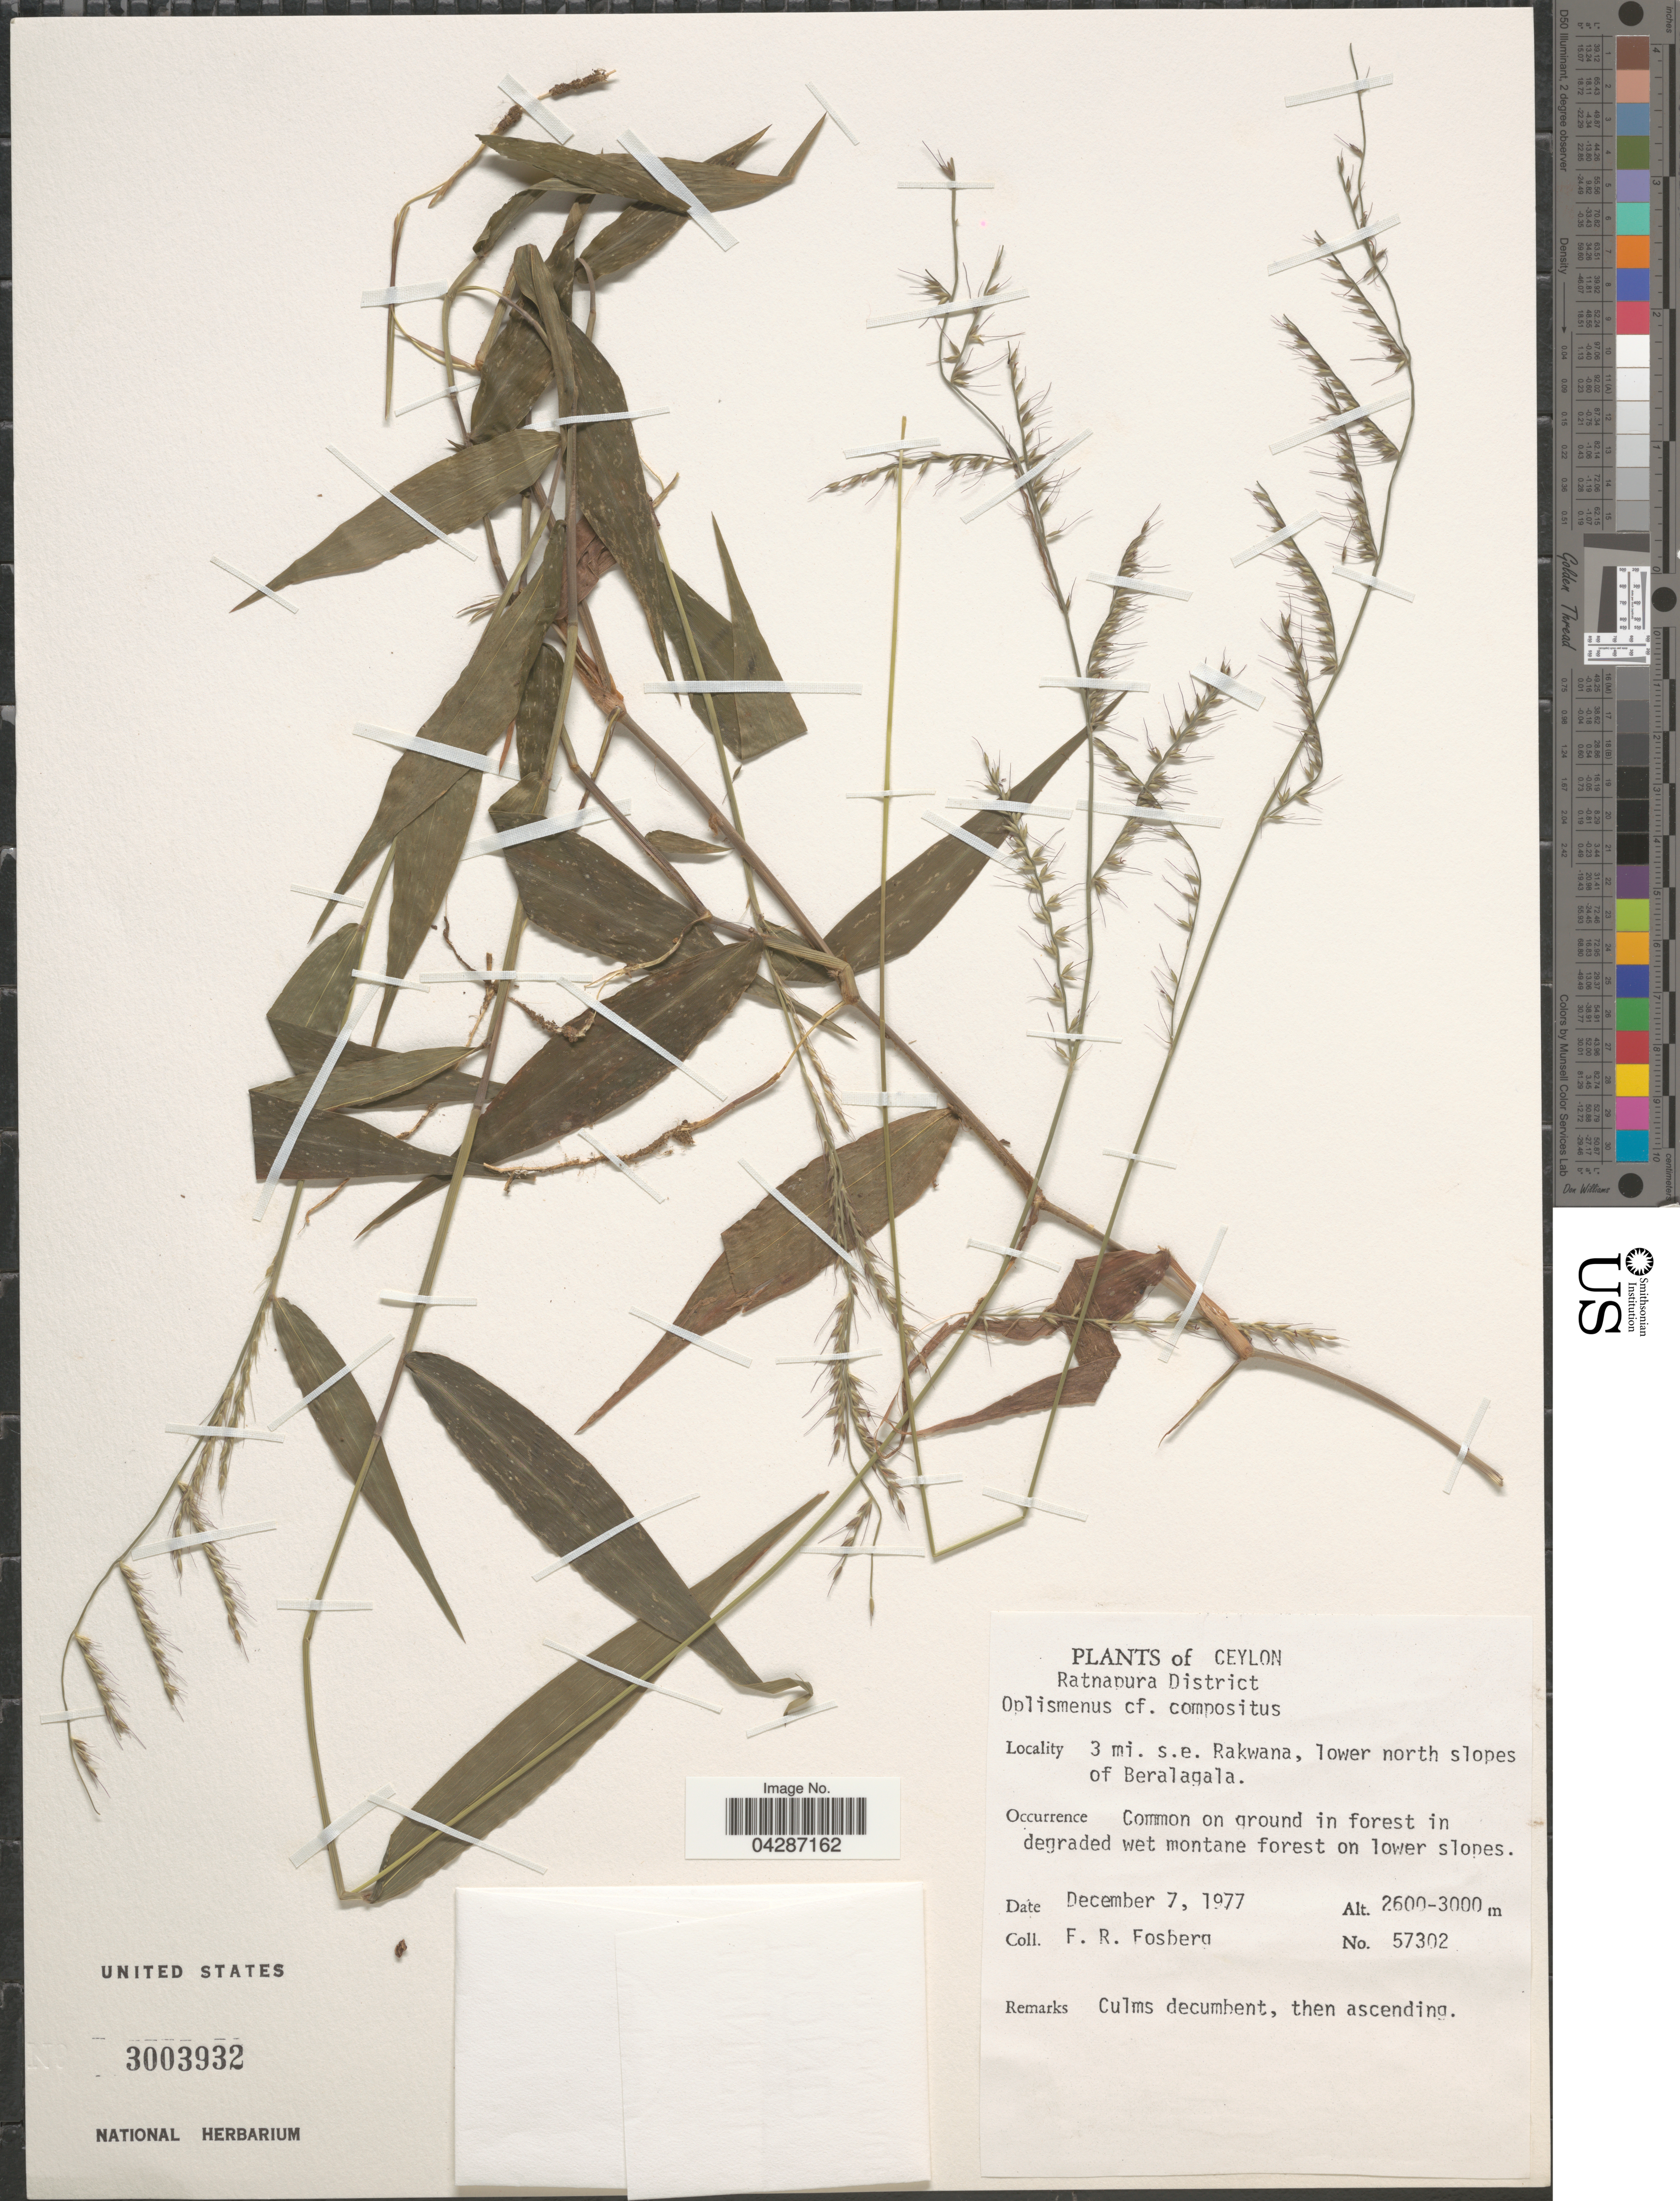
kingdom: Plantae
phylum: Tracheophyta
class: Liliopsida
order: Poales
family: Poaceae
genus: Oplismenus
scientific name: Oplismenus compositus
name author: (L.) P. Beauv.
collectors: F. R. Fosberg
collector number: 57302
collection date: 1977-12-07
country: Sri Lanka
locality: Ceylon. Ratnapura District. 3 mi. s.e. Rakwana, lower north slopes of Beralagala. Common on ground in forest in degraded wet montane forest on lower slopes.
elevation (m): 2600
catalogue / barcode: US 3003932